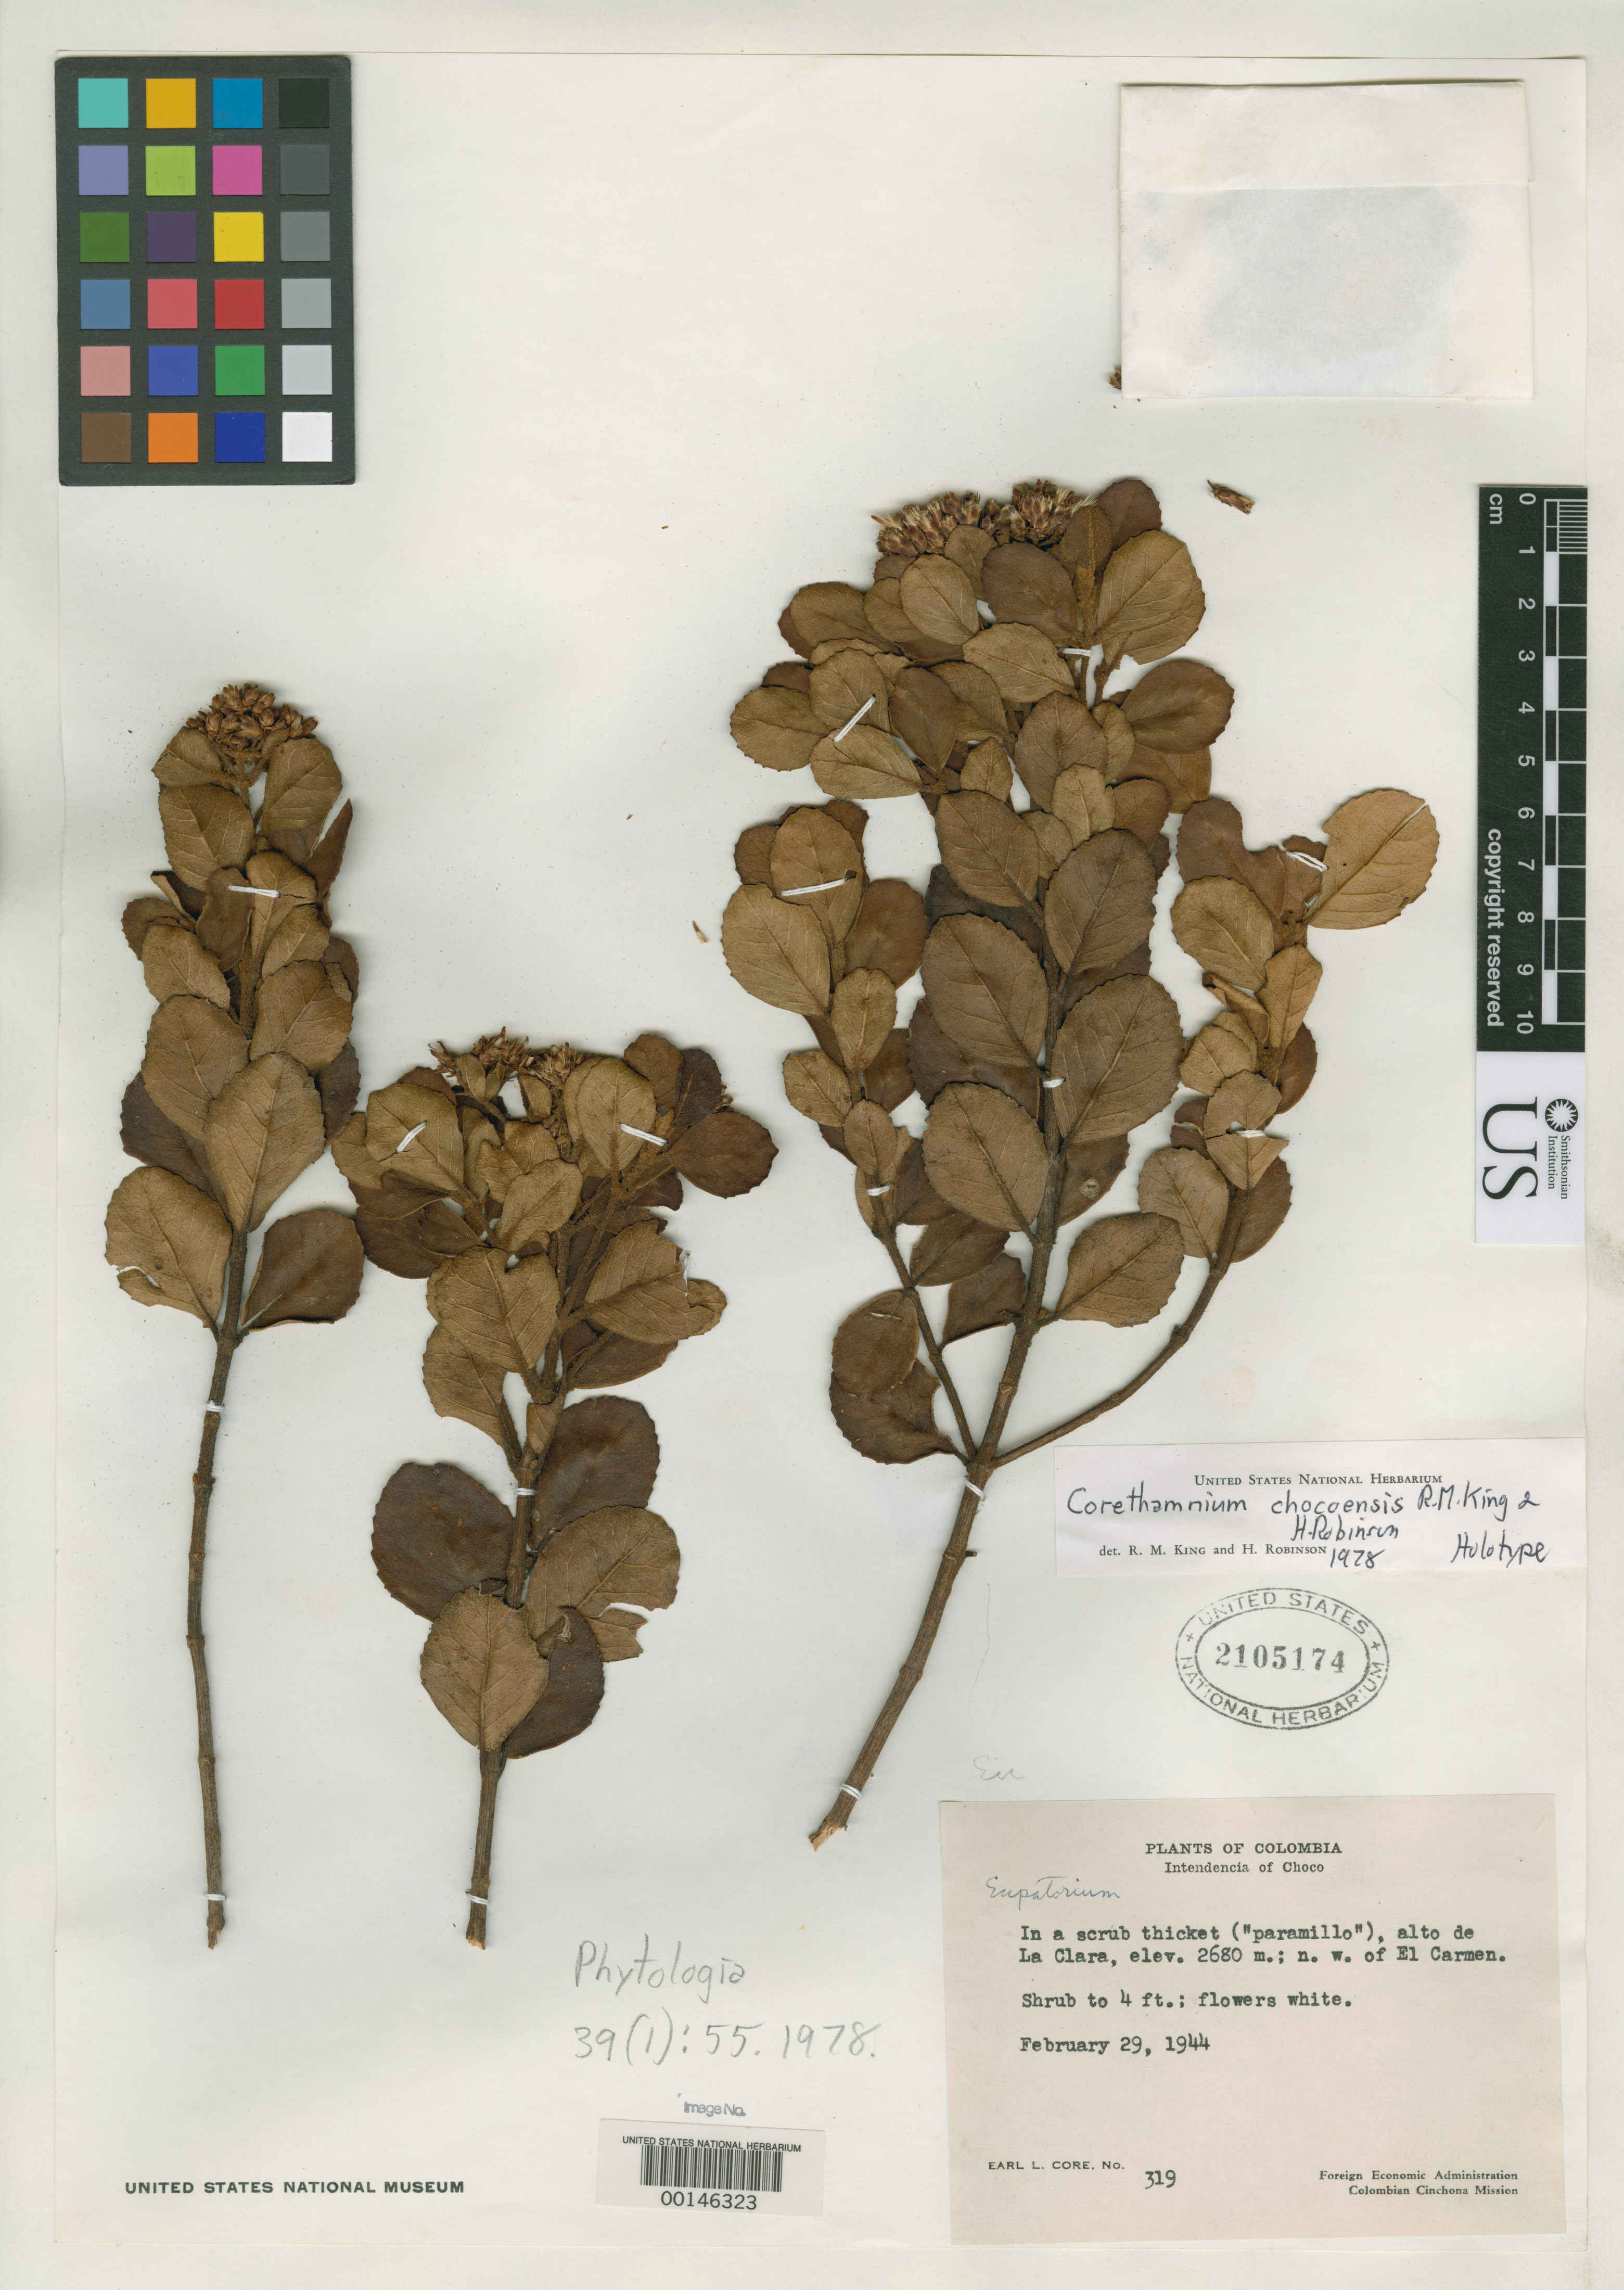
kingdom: Plantae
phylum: Tracheophyta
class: Magnoliopsida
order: Asterales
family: Asteraceae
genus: Corethamnium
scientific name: Corethamnium chocoensis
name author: R.M. King & H. Rob.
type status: Holotype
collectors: E. L. Core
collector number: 319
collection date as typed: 29 Feb 1944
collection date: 1944-02-29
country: Colombia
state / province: Chocó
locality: Alto de La Clara.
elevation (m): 2680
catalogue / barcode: US 2105174